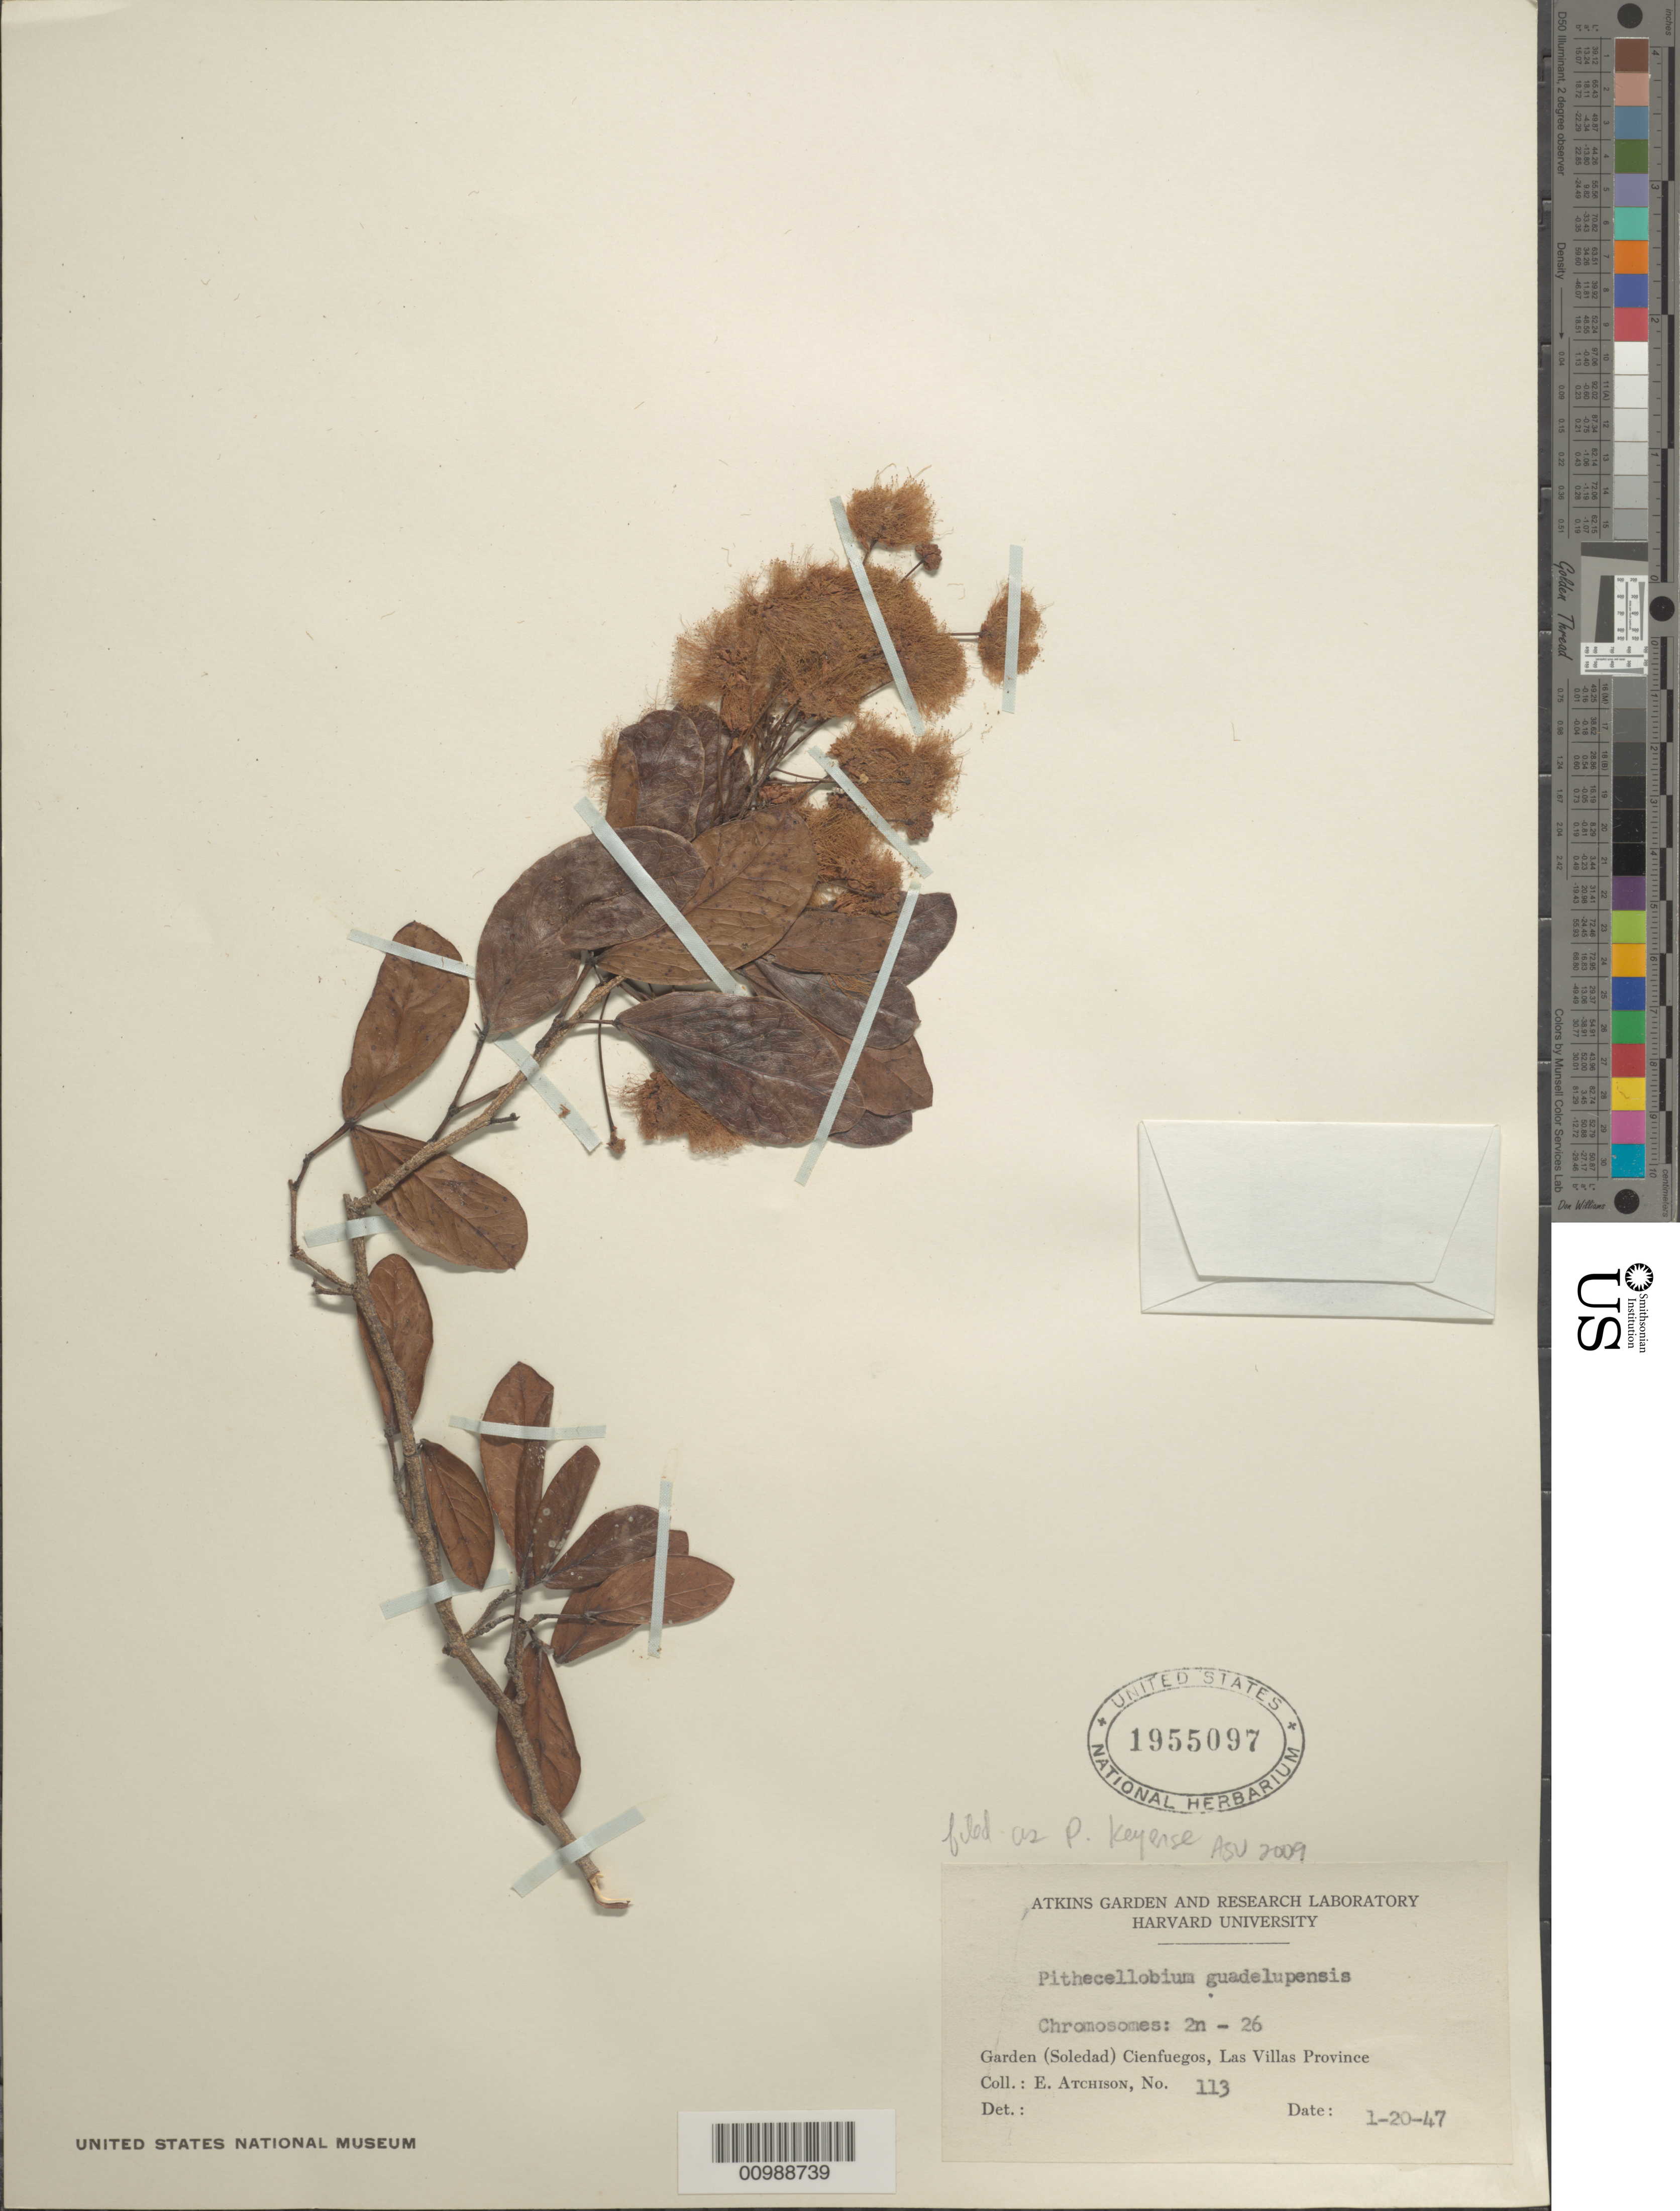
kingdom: Plantae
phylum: Tracheophyta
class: Magnoliopsida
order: Fabales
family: Fabaceae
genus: Pithecellobium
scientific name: Pithecellobium keyense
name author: Britton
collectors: E. Atchison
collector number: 113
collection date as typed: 20 Jan 1947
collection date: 1947-01-20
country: Cuba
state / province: Cienfuegos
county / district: Cienfuegos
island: Cuba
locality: Garden (Soledad)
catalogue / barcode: US 1955097